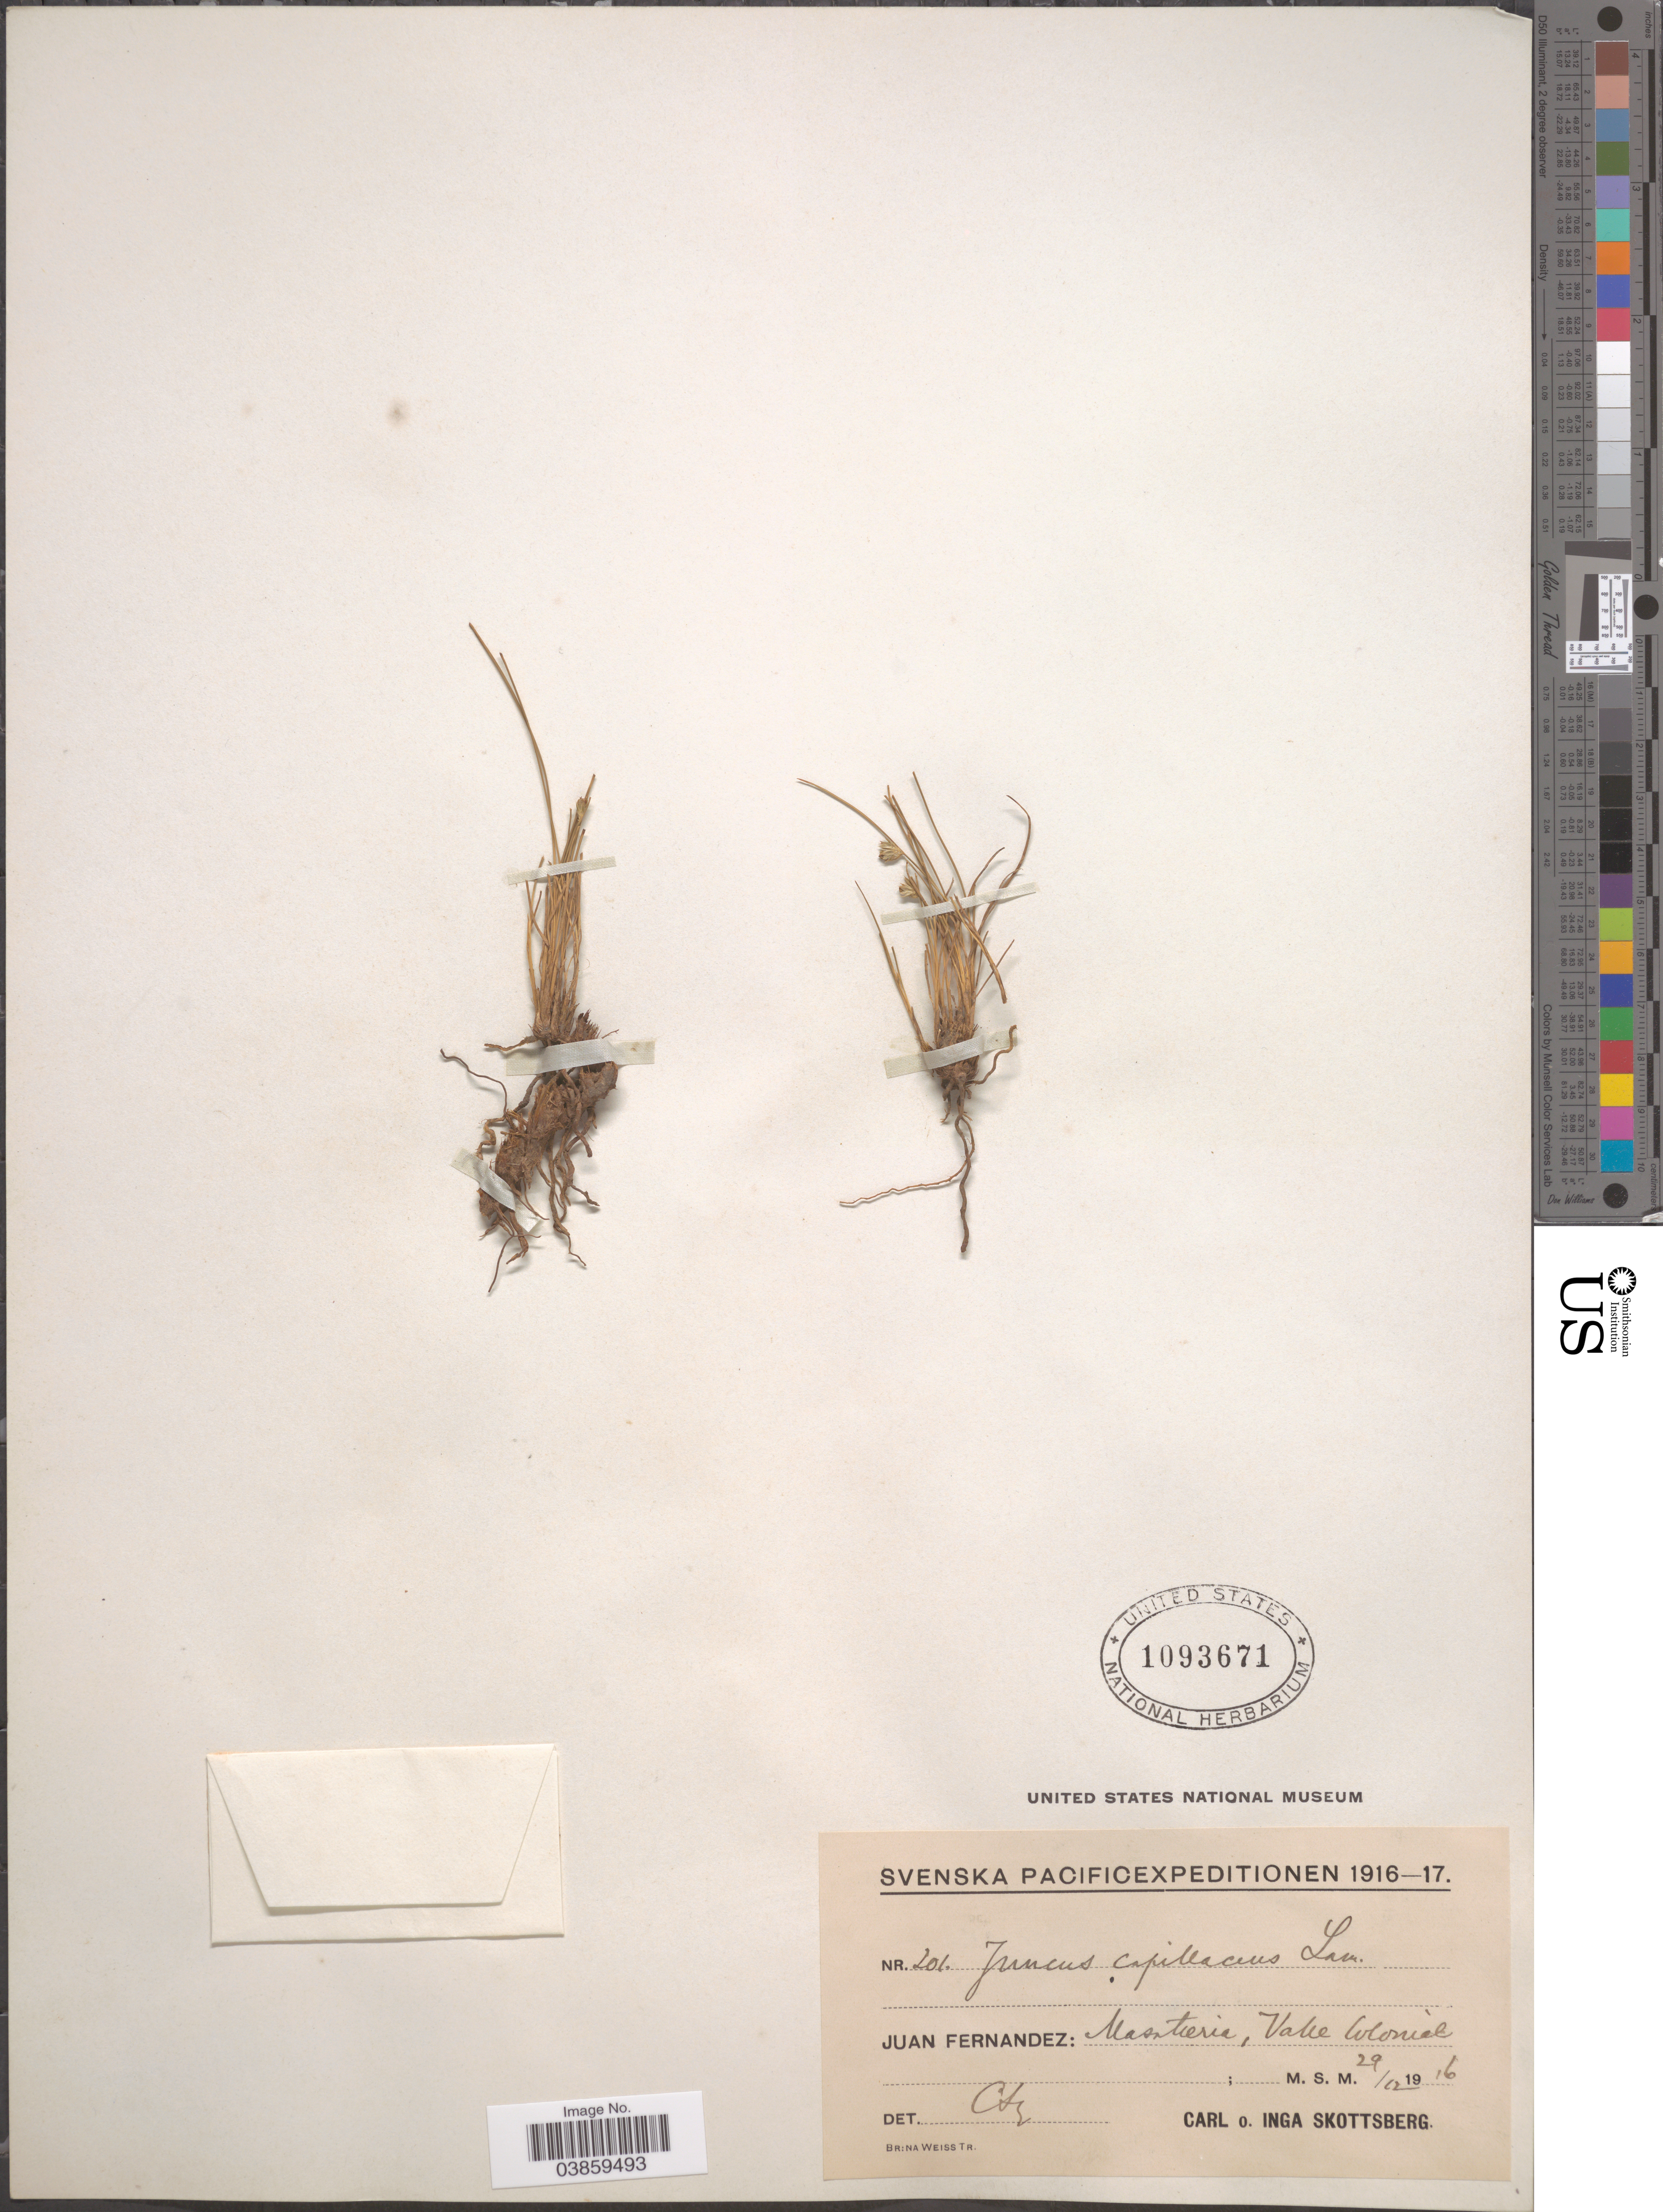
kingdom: Plantae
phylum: Tracheophyta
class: Liliopsida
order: Poales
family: Juncaceae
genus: Juncus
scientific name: Juncus imbricatus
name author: Laharpe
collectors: C. Skottsberg & I. Skottsberg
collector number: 201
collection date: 1916-12-29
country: Chile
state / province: Valparaíso (V)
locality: Juan Fernandez: Masatierra, Valle Colonial.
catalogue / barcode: US 1093671